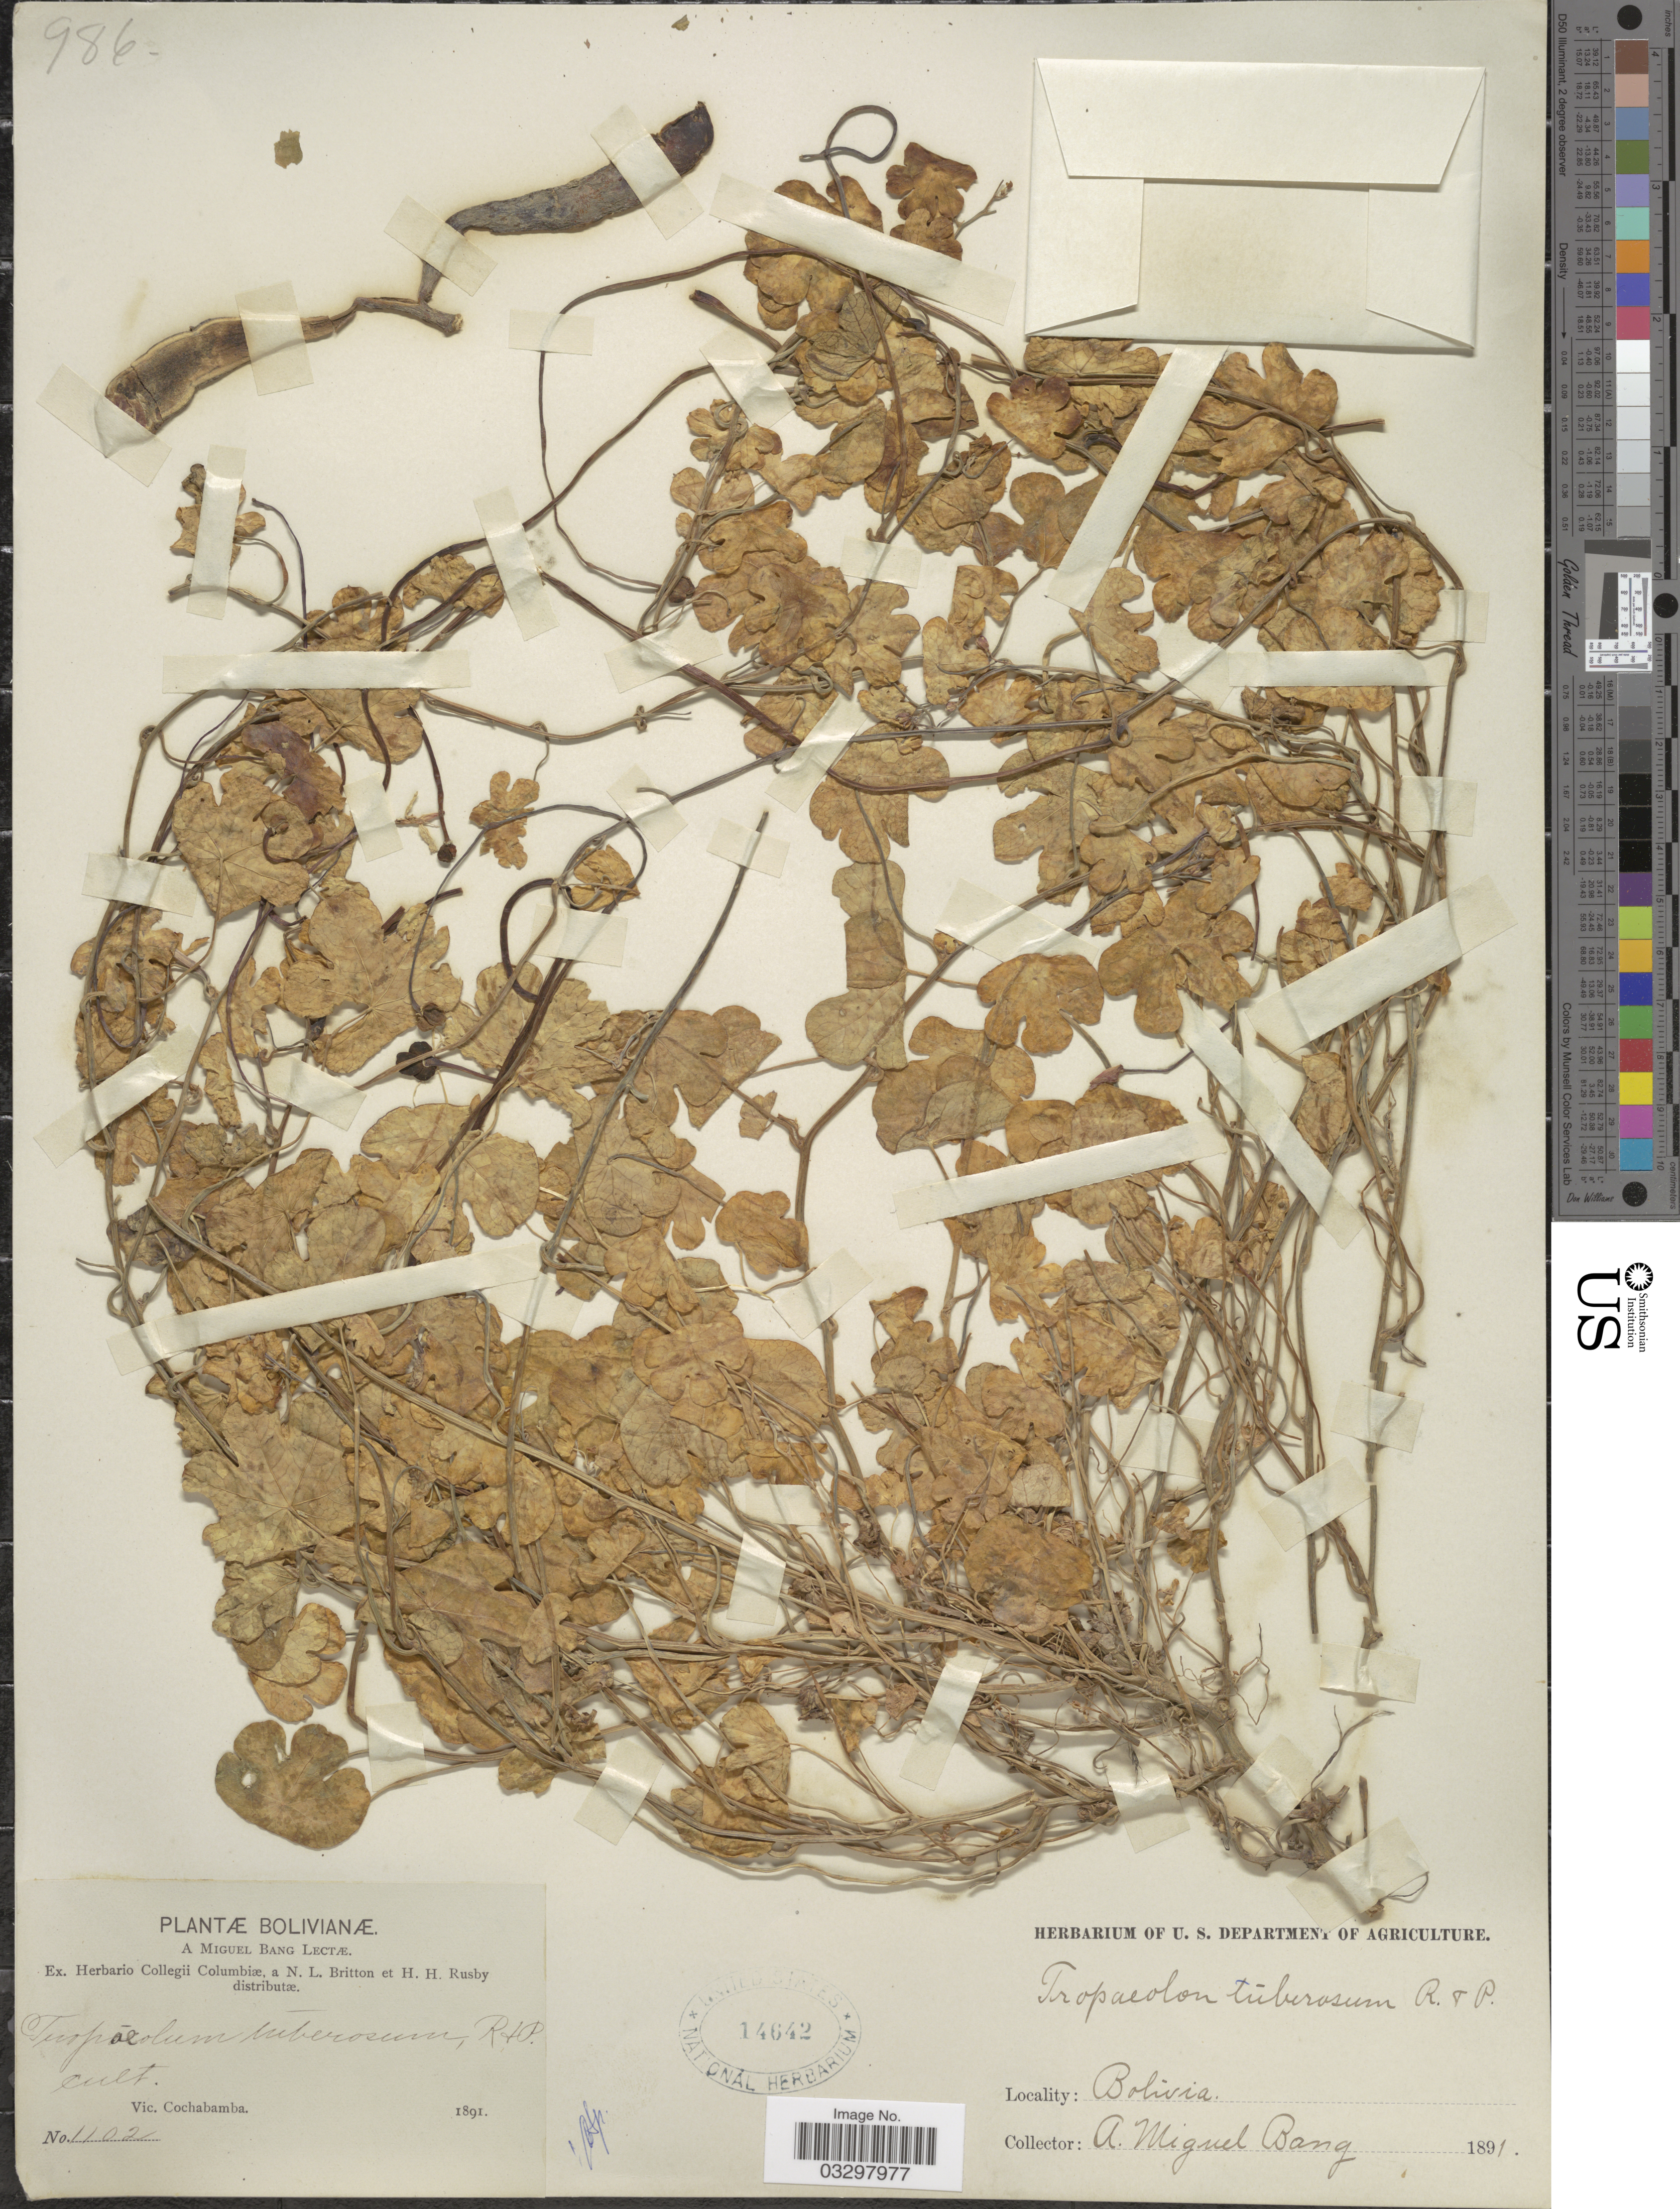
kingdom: Plantae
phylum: Tracheophyta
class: Magnoliopsida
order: Brassicales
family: Tropaeolaceae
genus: Tropaeolum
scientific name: Tropaeolum tuberosum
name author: Ruiz & Pav.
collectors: M. Bang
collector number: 1102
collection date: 1891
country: Bolivia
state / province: Cochabamba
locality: Vic. Cochabamba.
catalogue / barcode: US 14642